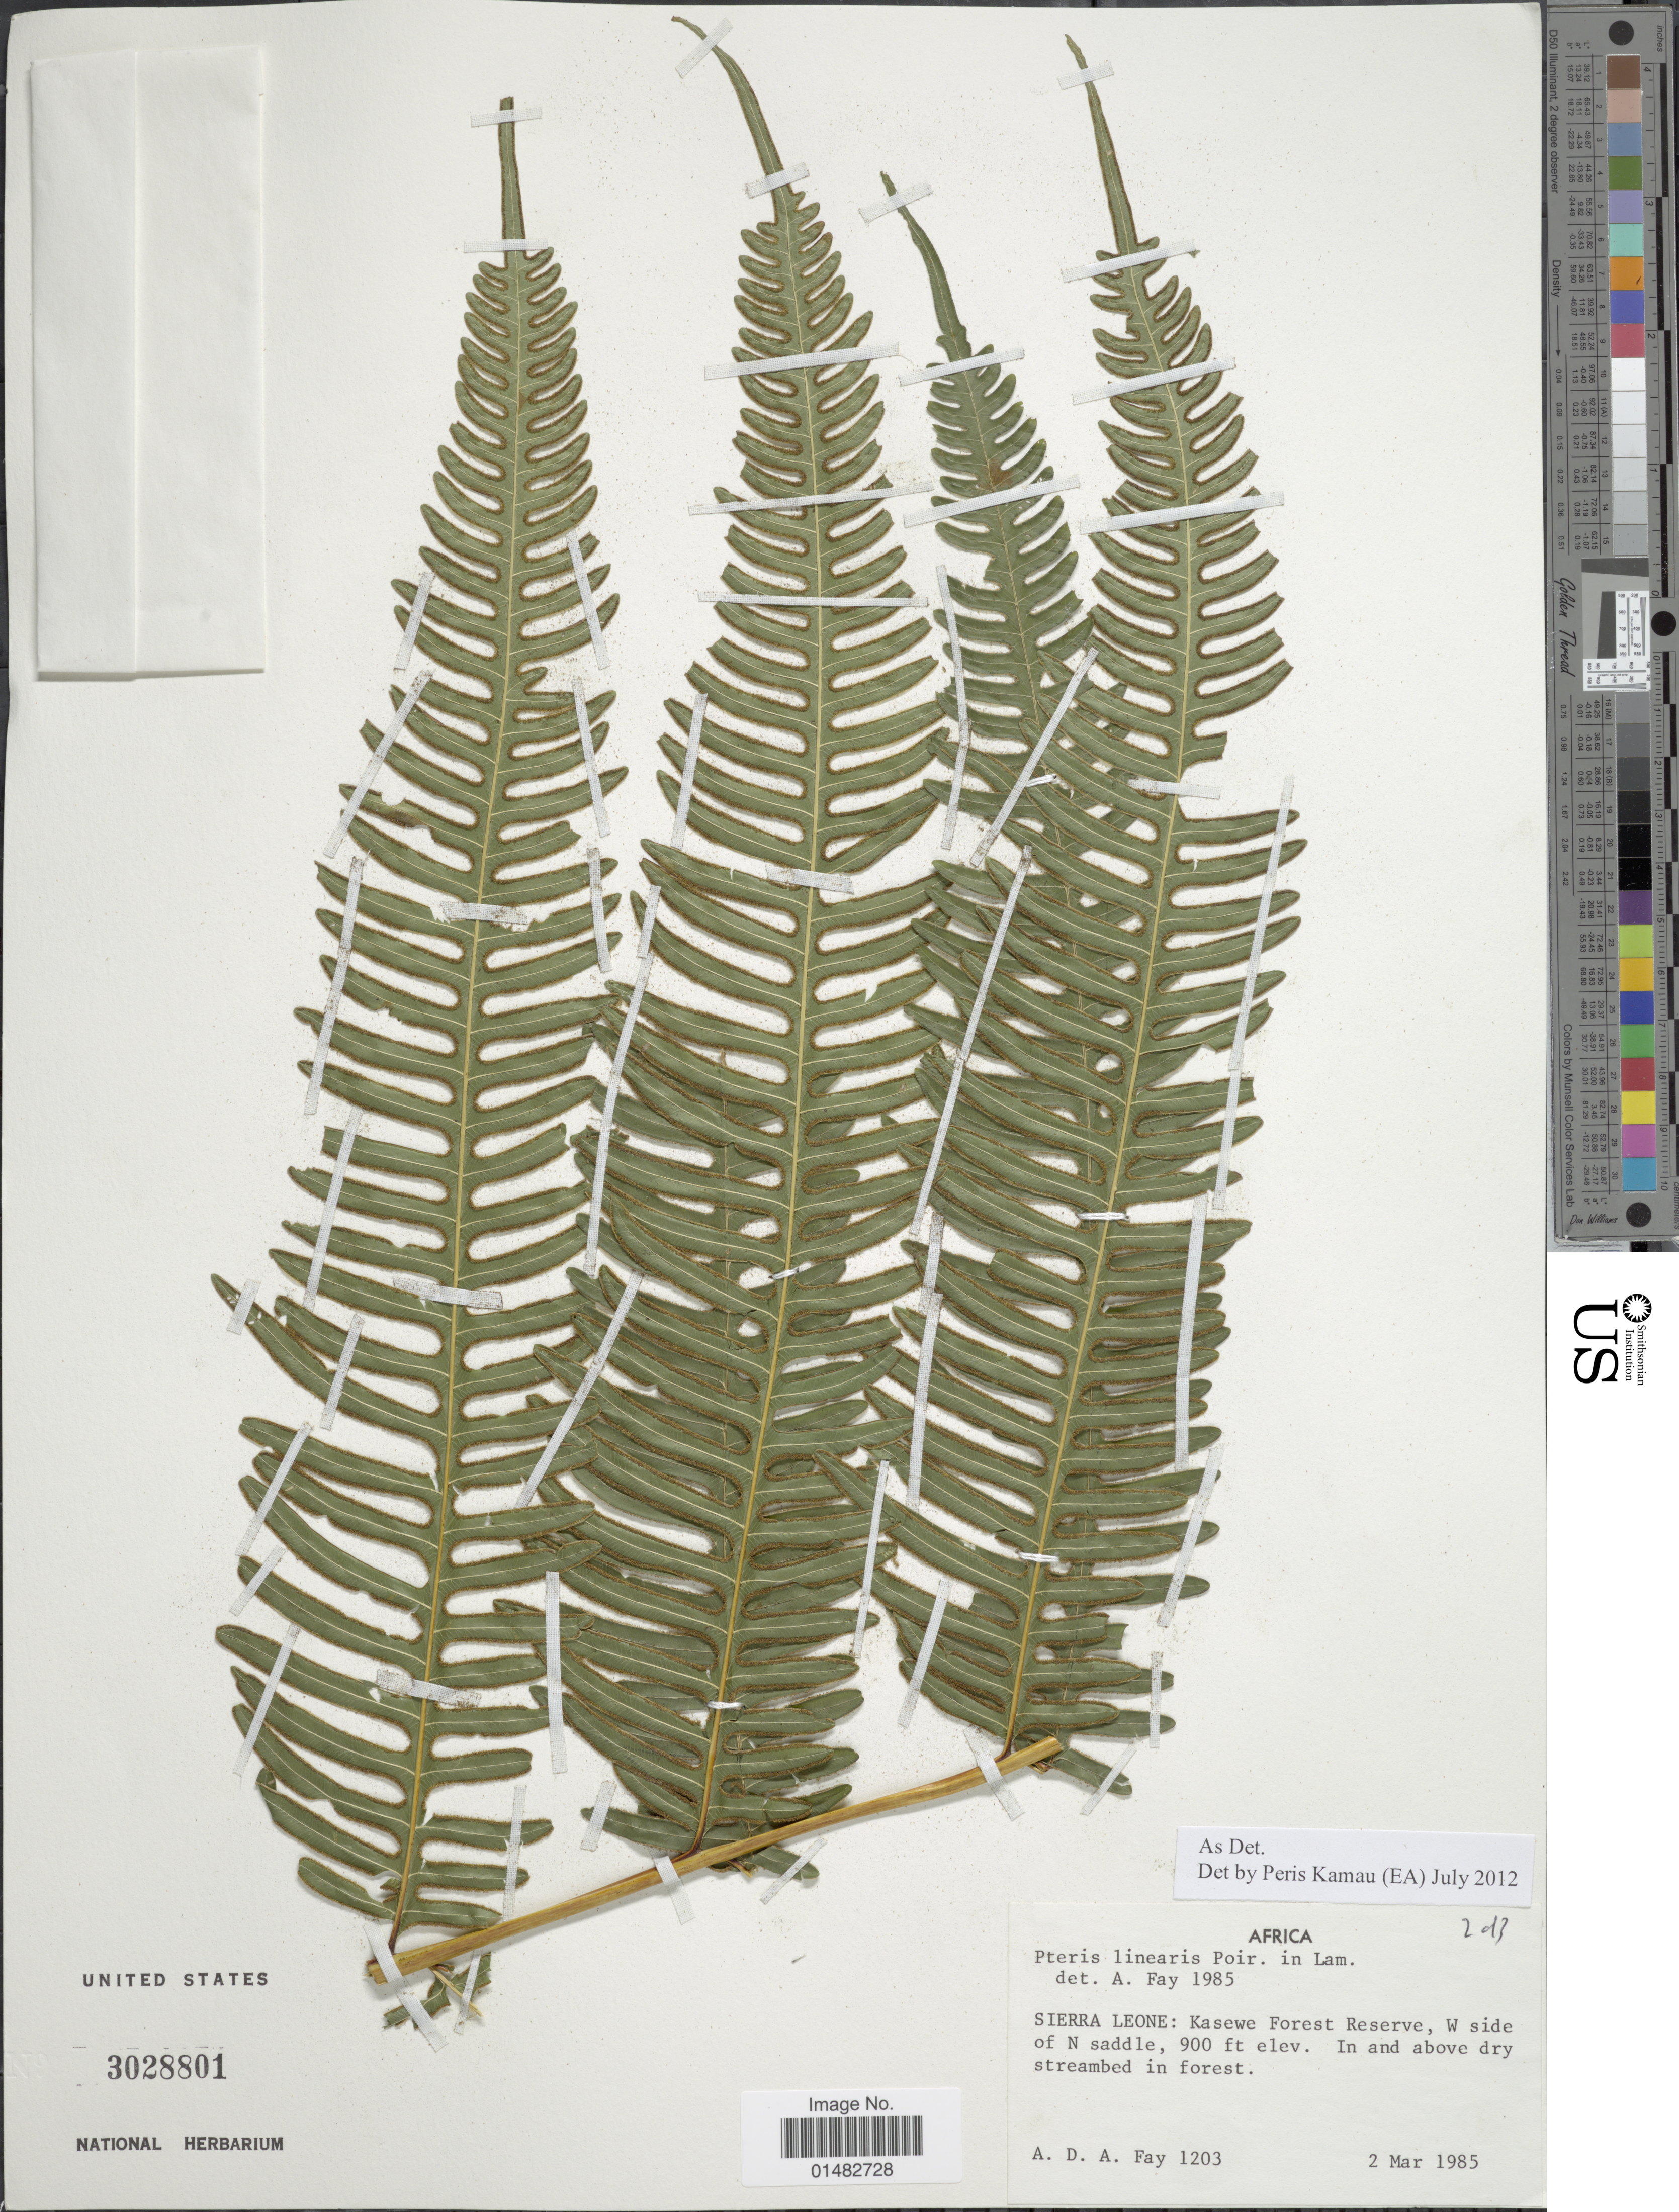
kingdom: Plantae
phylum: Tracheophyta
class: Polypodiopsida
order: Polypodiales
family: Pteridaceae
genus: Pteris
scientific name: Pteris linearis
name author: Poir.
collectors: A. Fay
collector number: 1203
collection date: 1985-03-02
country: Sierra Leone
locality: Sierra Leone: Kasewe Forest Reserve, W. side of N saddle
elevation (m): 274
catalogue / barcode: US 3028801